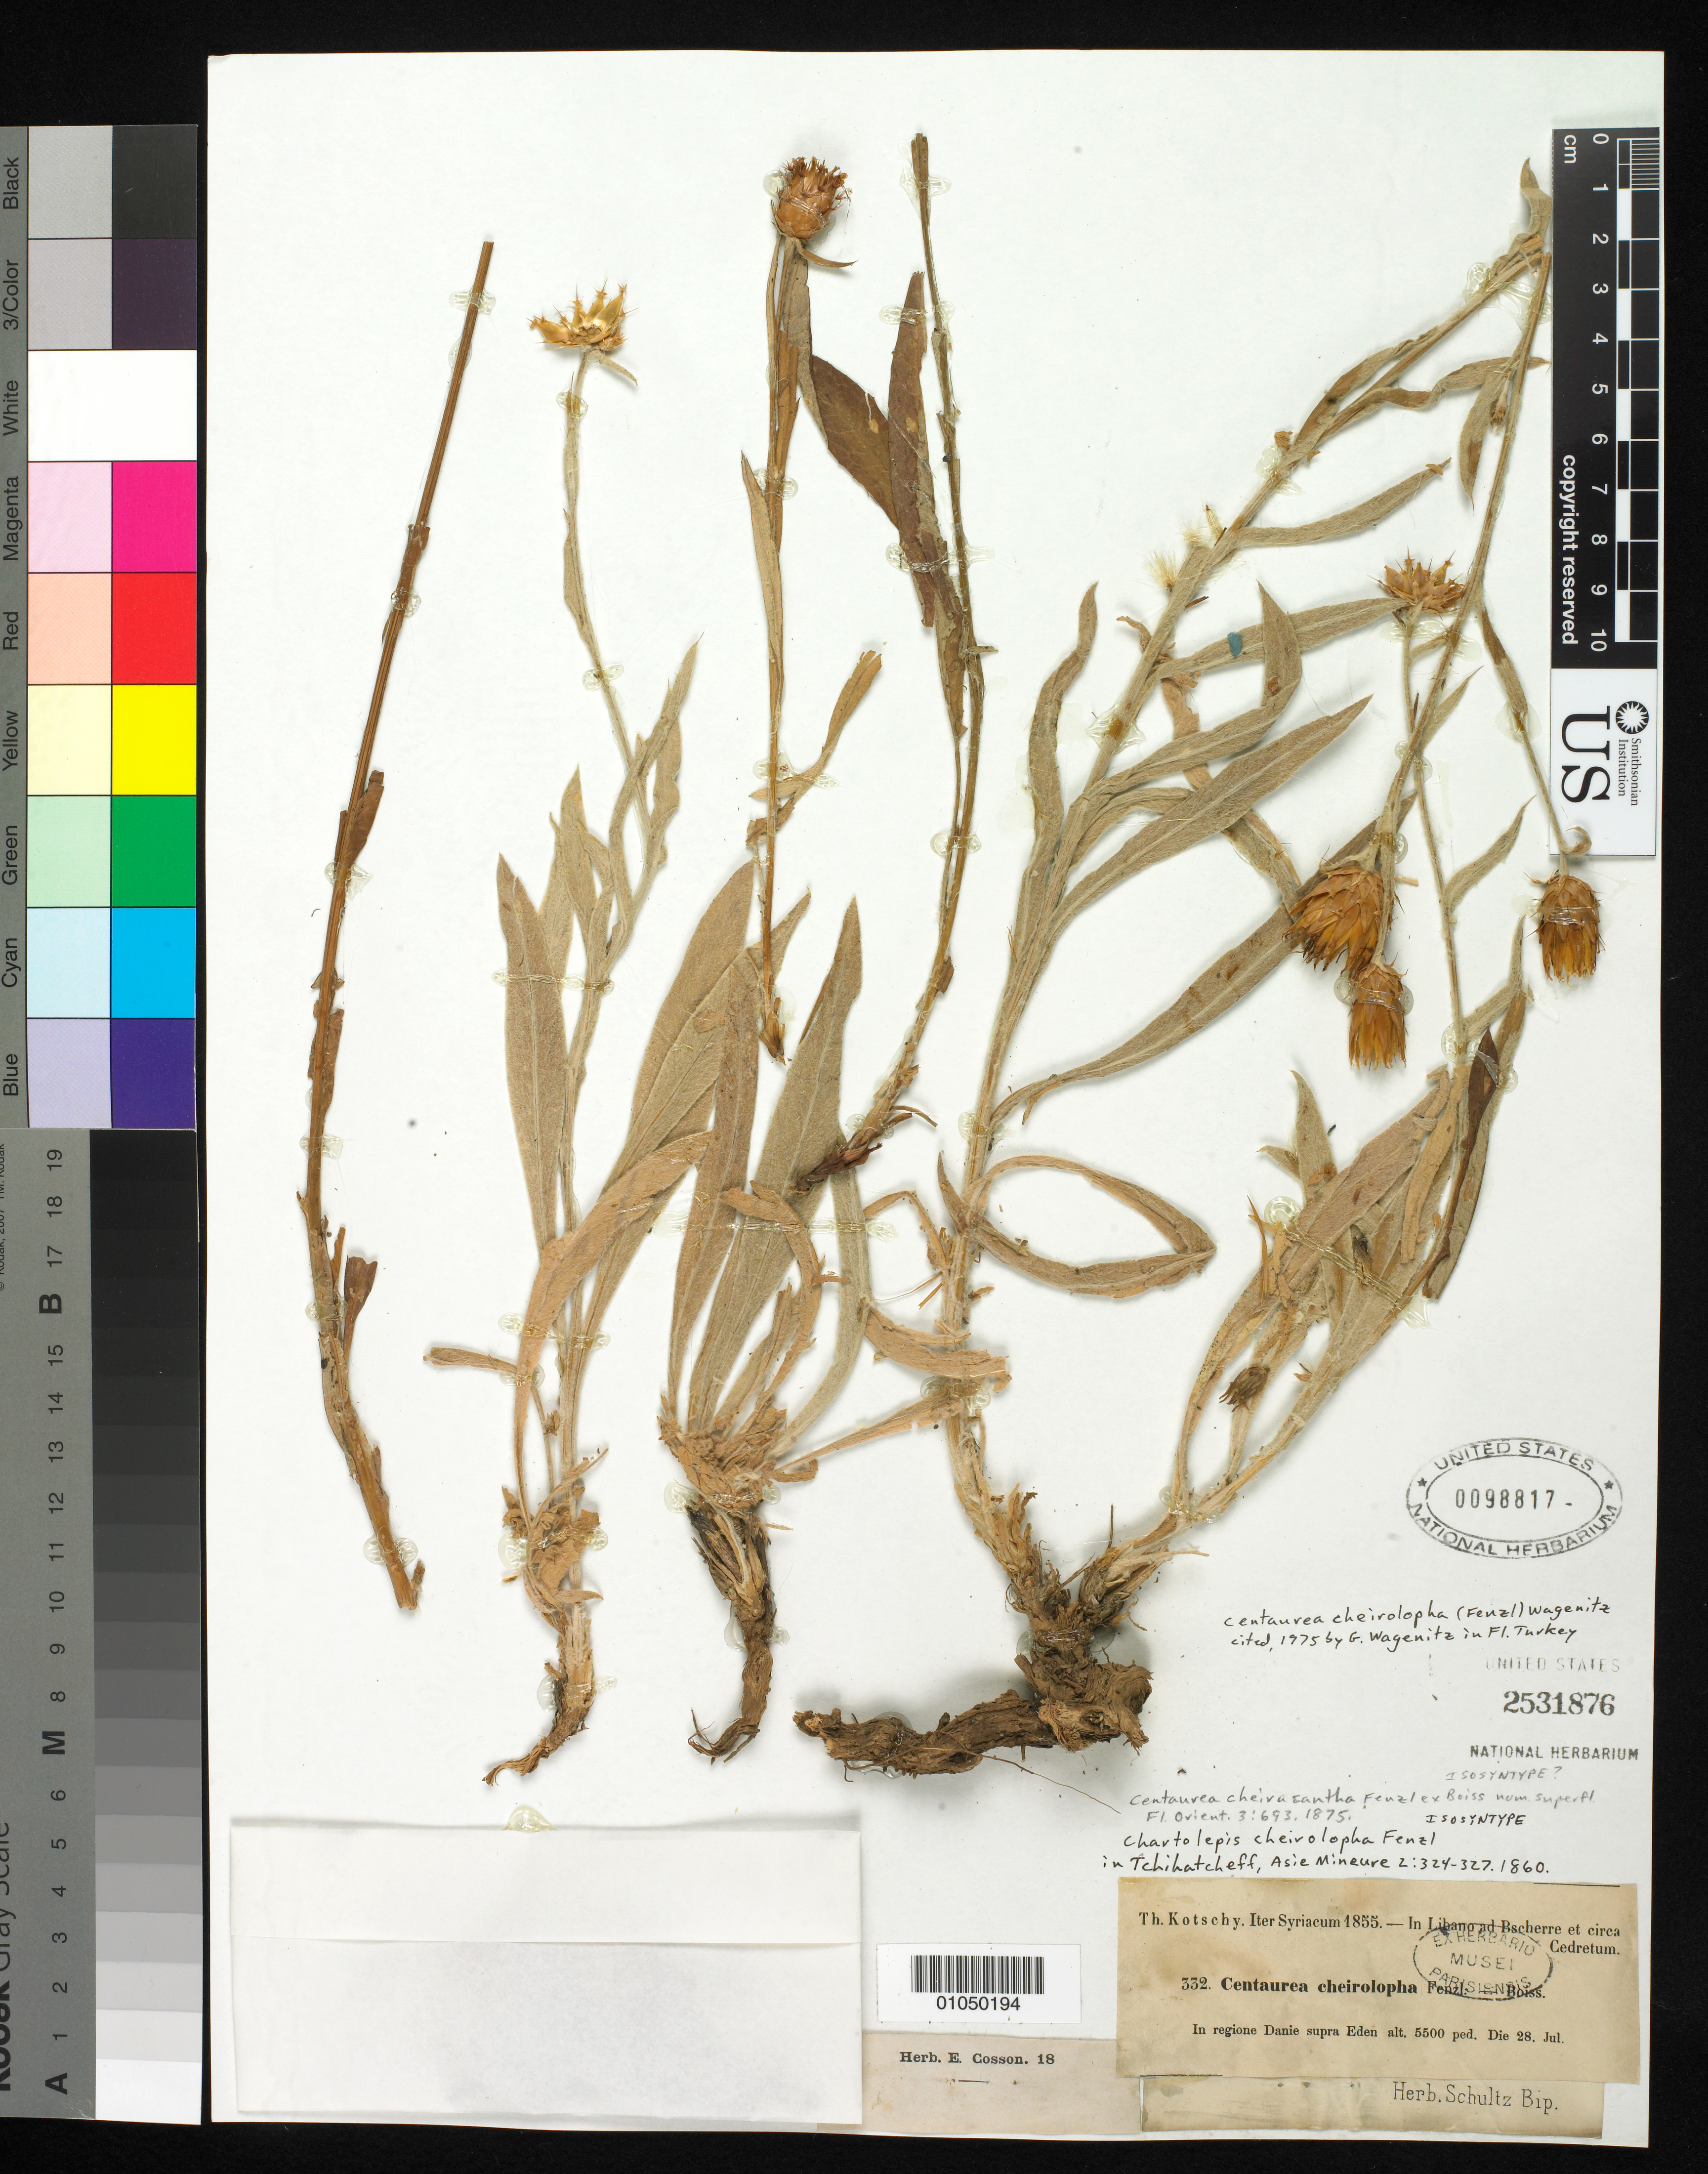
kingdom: Plantae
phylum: Tracheophyta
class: Magnoliopsida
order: Asterales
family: Asteraceae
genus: Chartolepis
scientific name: Chartolepis cheirolopha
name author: Fenzl in Tchich.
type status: Isosyntype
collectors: K. G. Kotschy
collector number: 332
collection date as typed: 28 Jul 1855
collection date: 1855-07-28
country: Syria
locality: In regione Danie supra Eden.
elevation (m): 1676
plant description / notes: Currently accepted name as cited by G. Wagenitz in Fl. Turkey (1975).; Also a type of Centaurea cheiracantha Fenzl ex Boissier, nom. illeg. superfl. (?)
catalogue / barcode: US 2531876